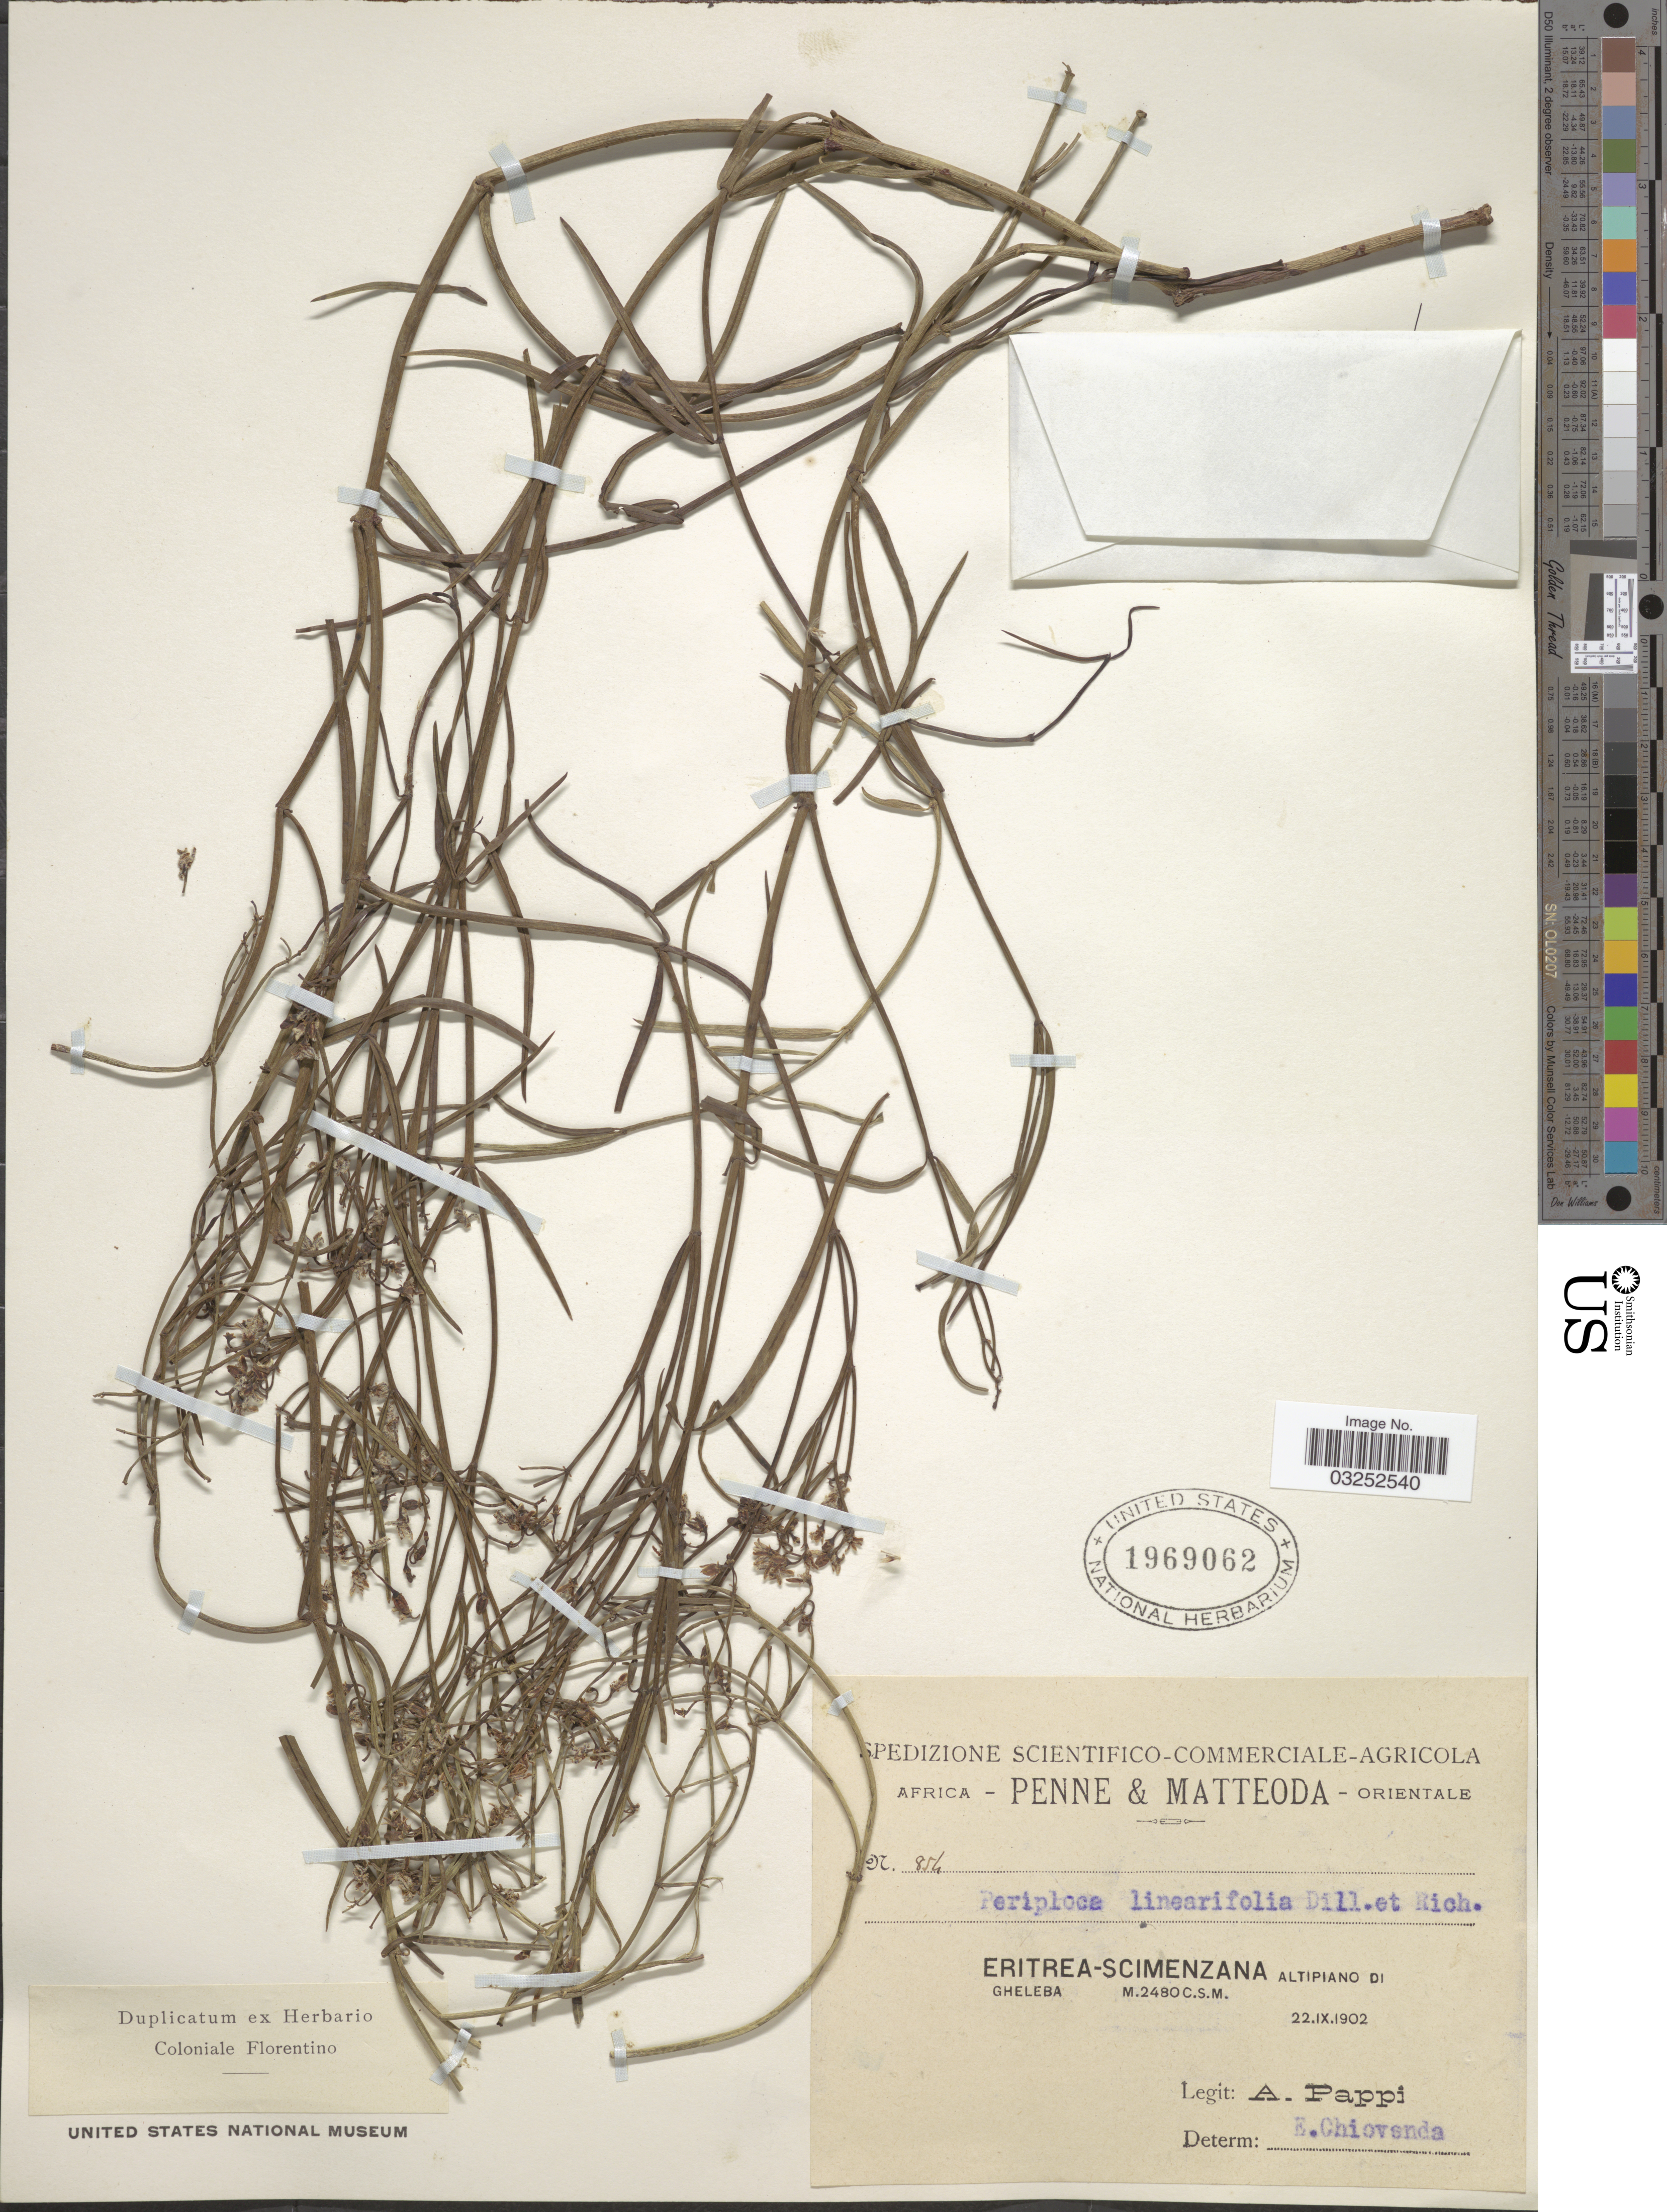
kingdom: Plantae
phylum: Tracheophyta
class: Magnoliopsida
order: Gentianales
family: Apocynaceae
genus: Periploca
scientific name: Periploca linearifolia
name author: Rich. & Quart.-Dill.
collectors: A. Pappi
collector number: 854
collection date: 1902-09-22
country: Eritrea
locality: Eritrea-Scimenzana, Altipiano di Gheleba.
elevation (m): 2480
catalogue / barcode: US 1969062